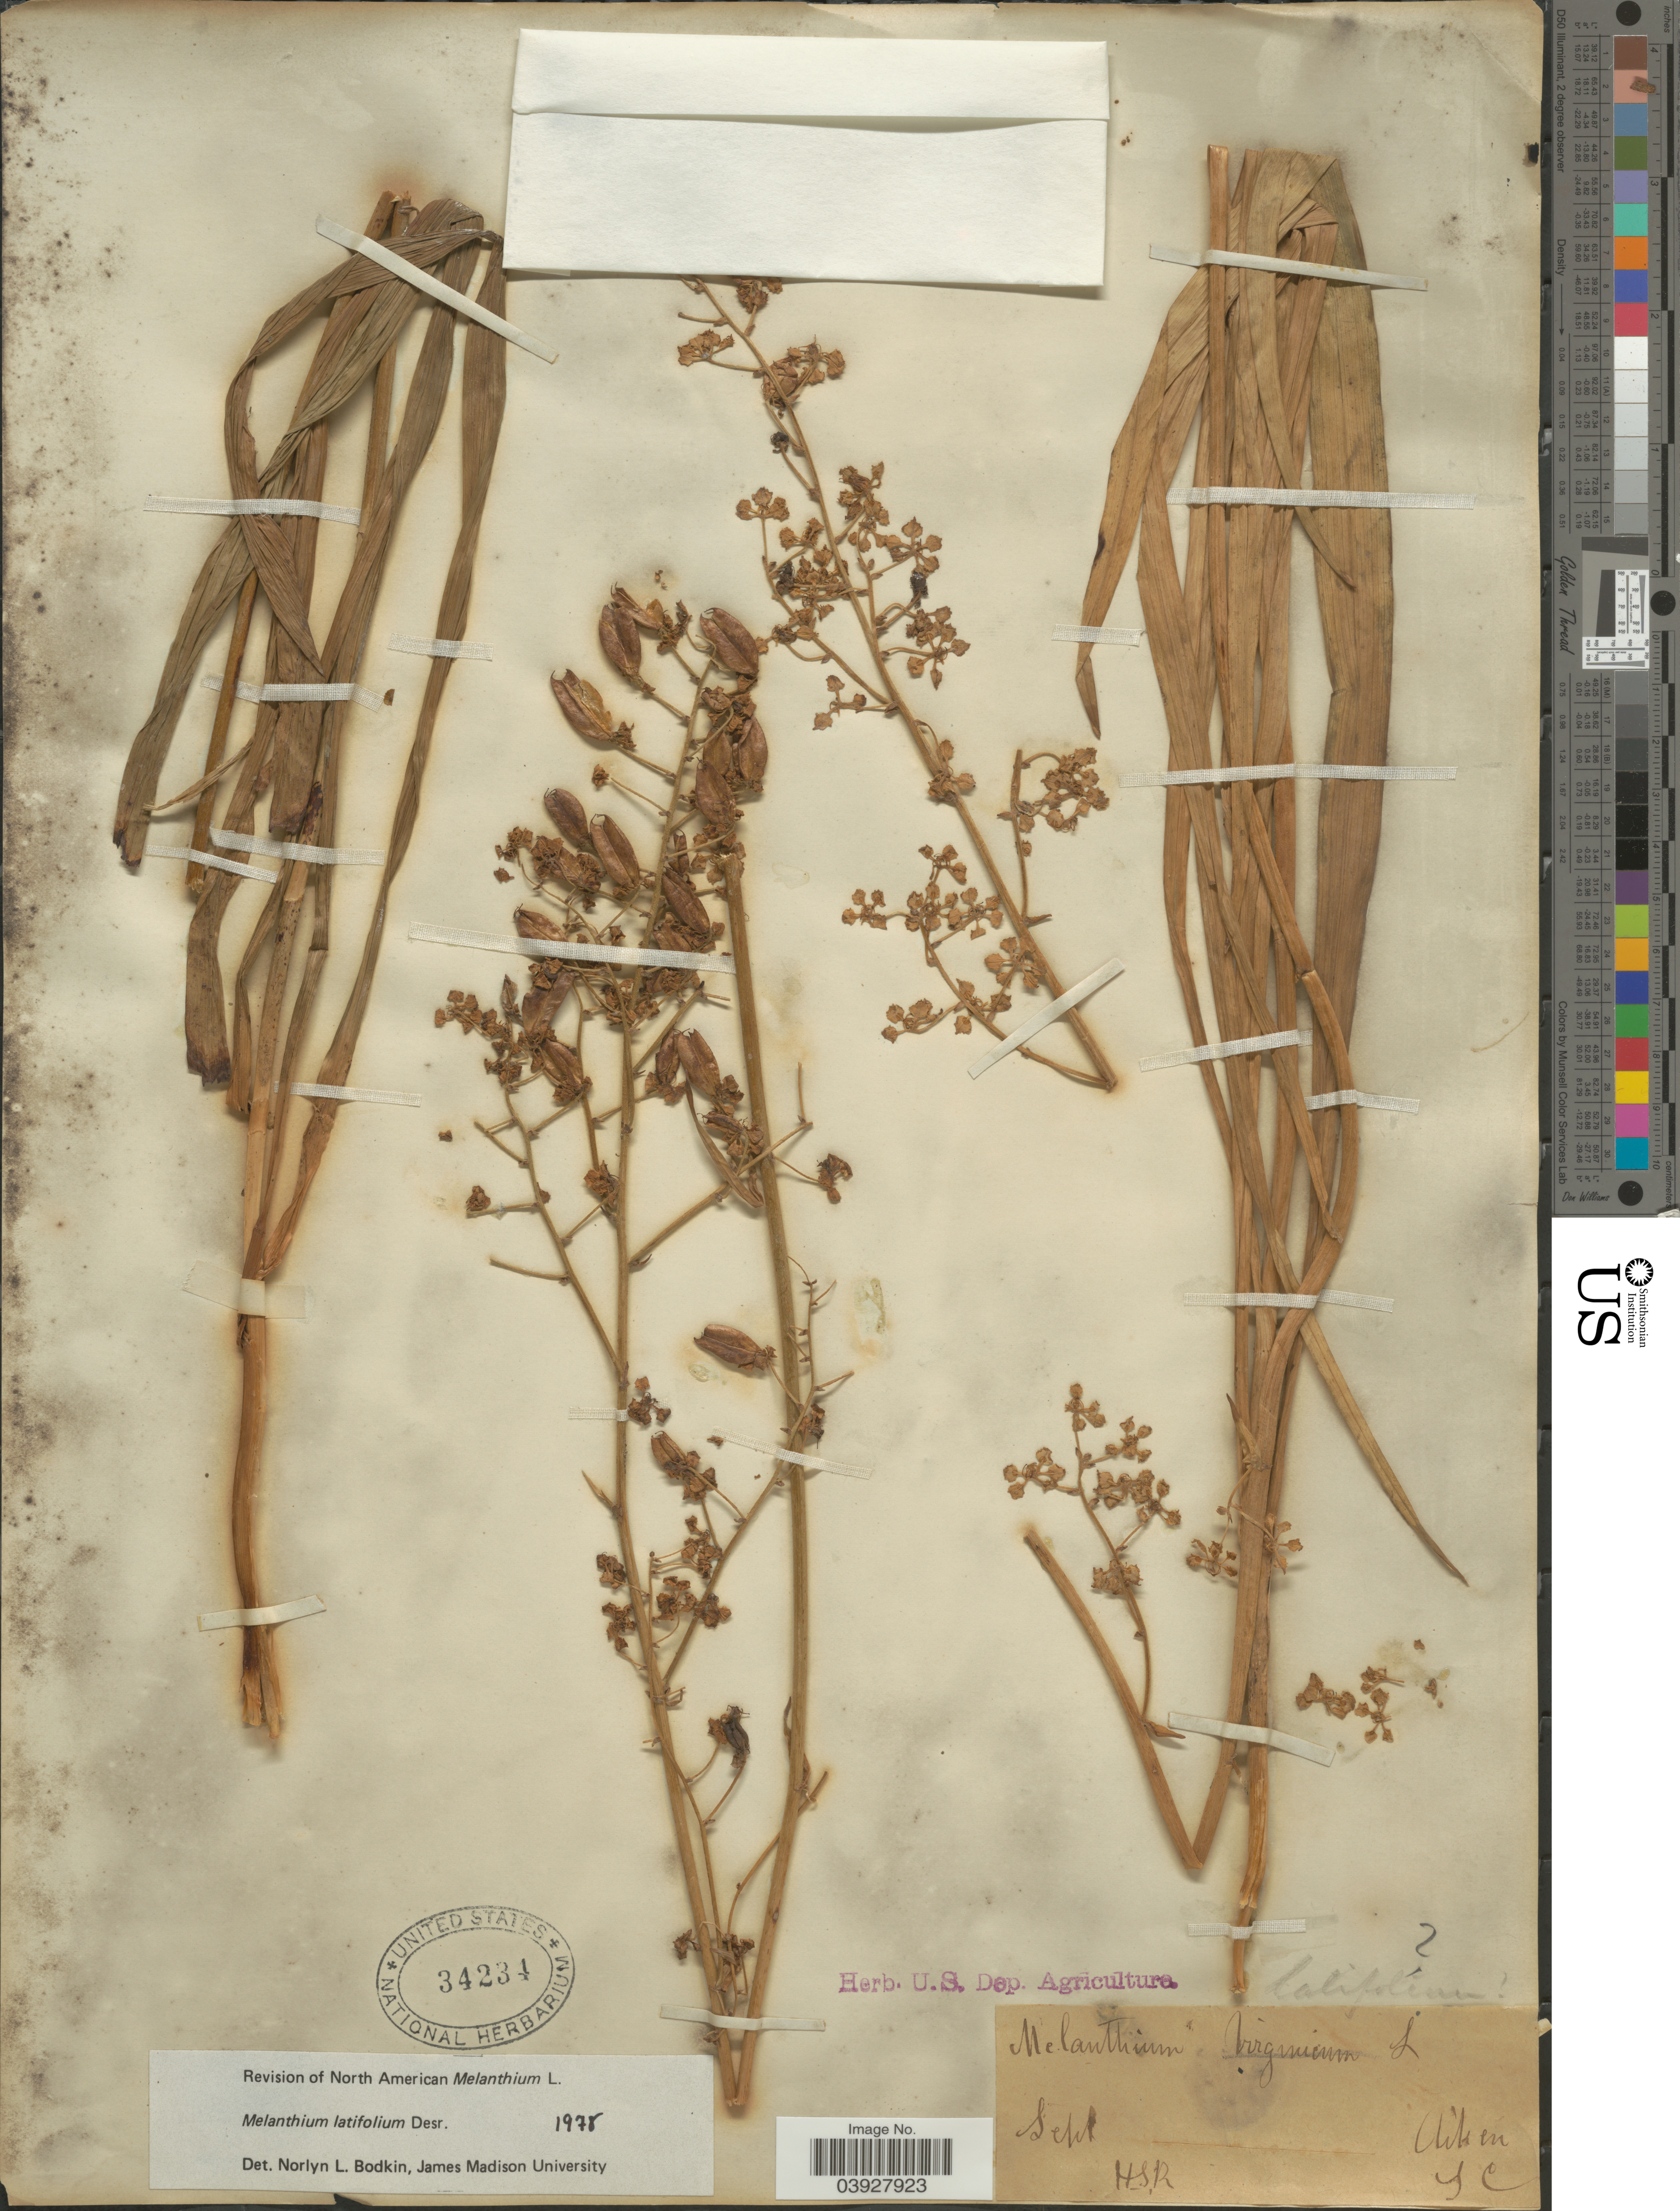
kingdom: Plantae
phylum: Tracheophyta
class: Liliopsida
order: Liliales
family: Melanthiaceae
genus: Melanthium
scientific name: Melanthium hybridum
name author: Walter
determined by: Strong, Mark T., (BOT), Smithsonian Institution - National Museum of Natural History (UNITED STATES)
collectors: H. S. R.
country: United States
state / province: South Carolina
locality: Aiken.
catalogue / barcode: US 34234